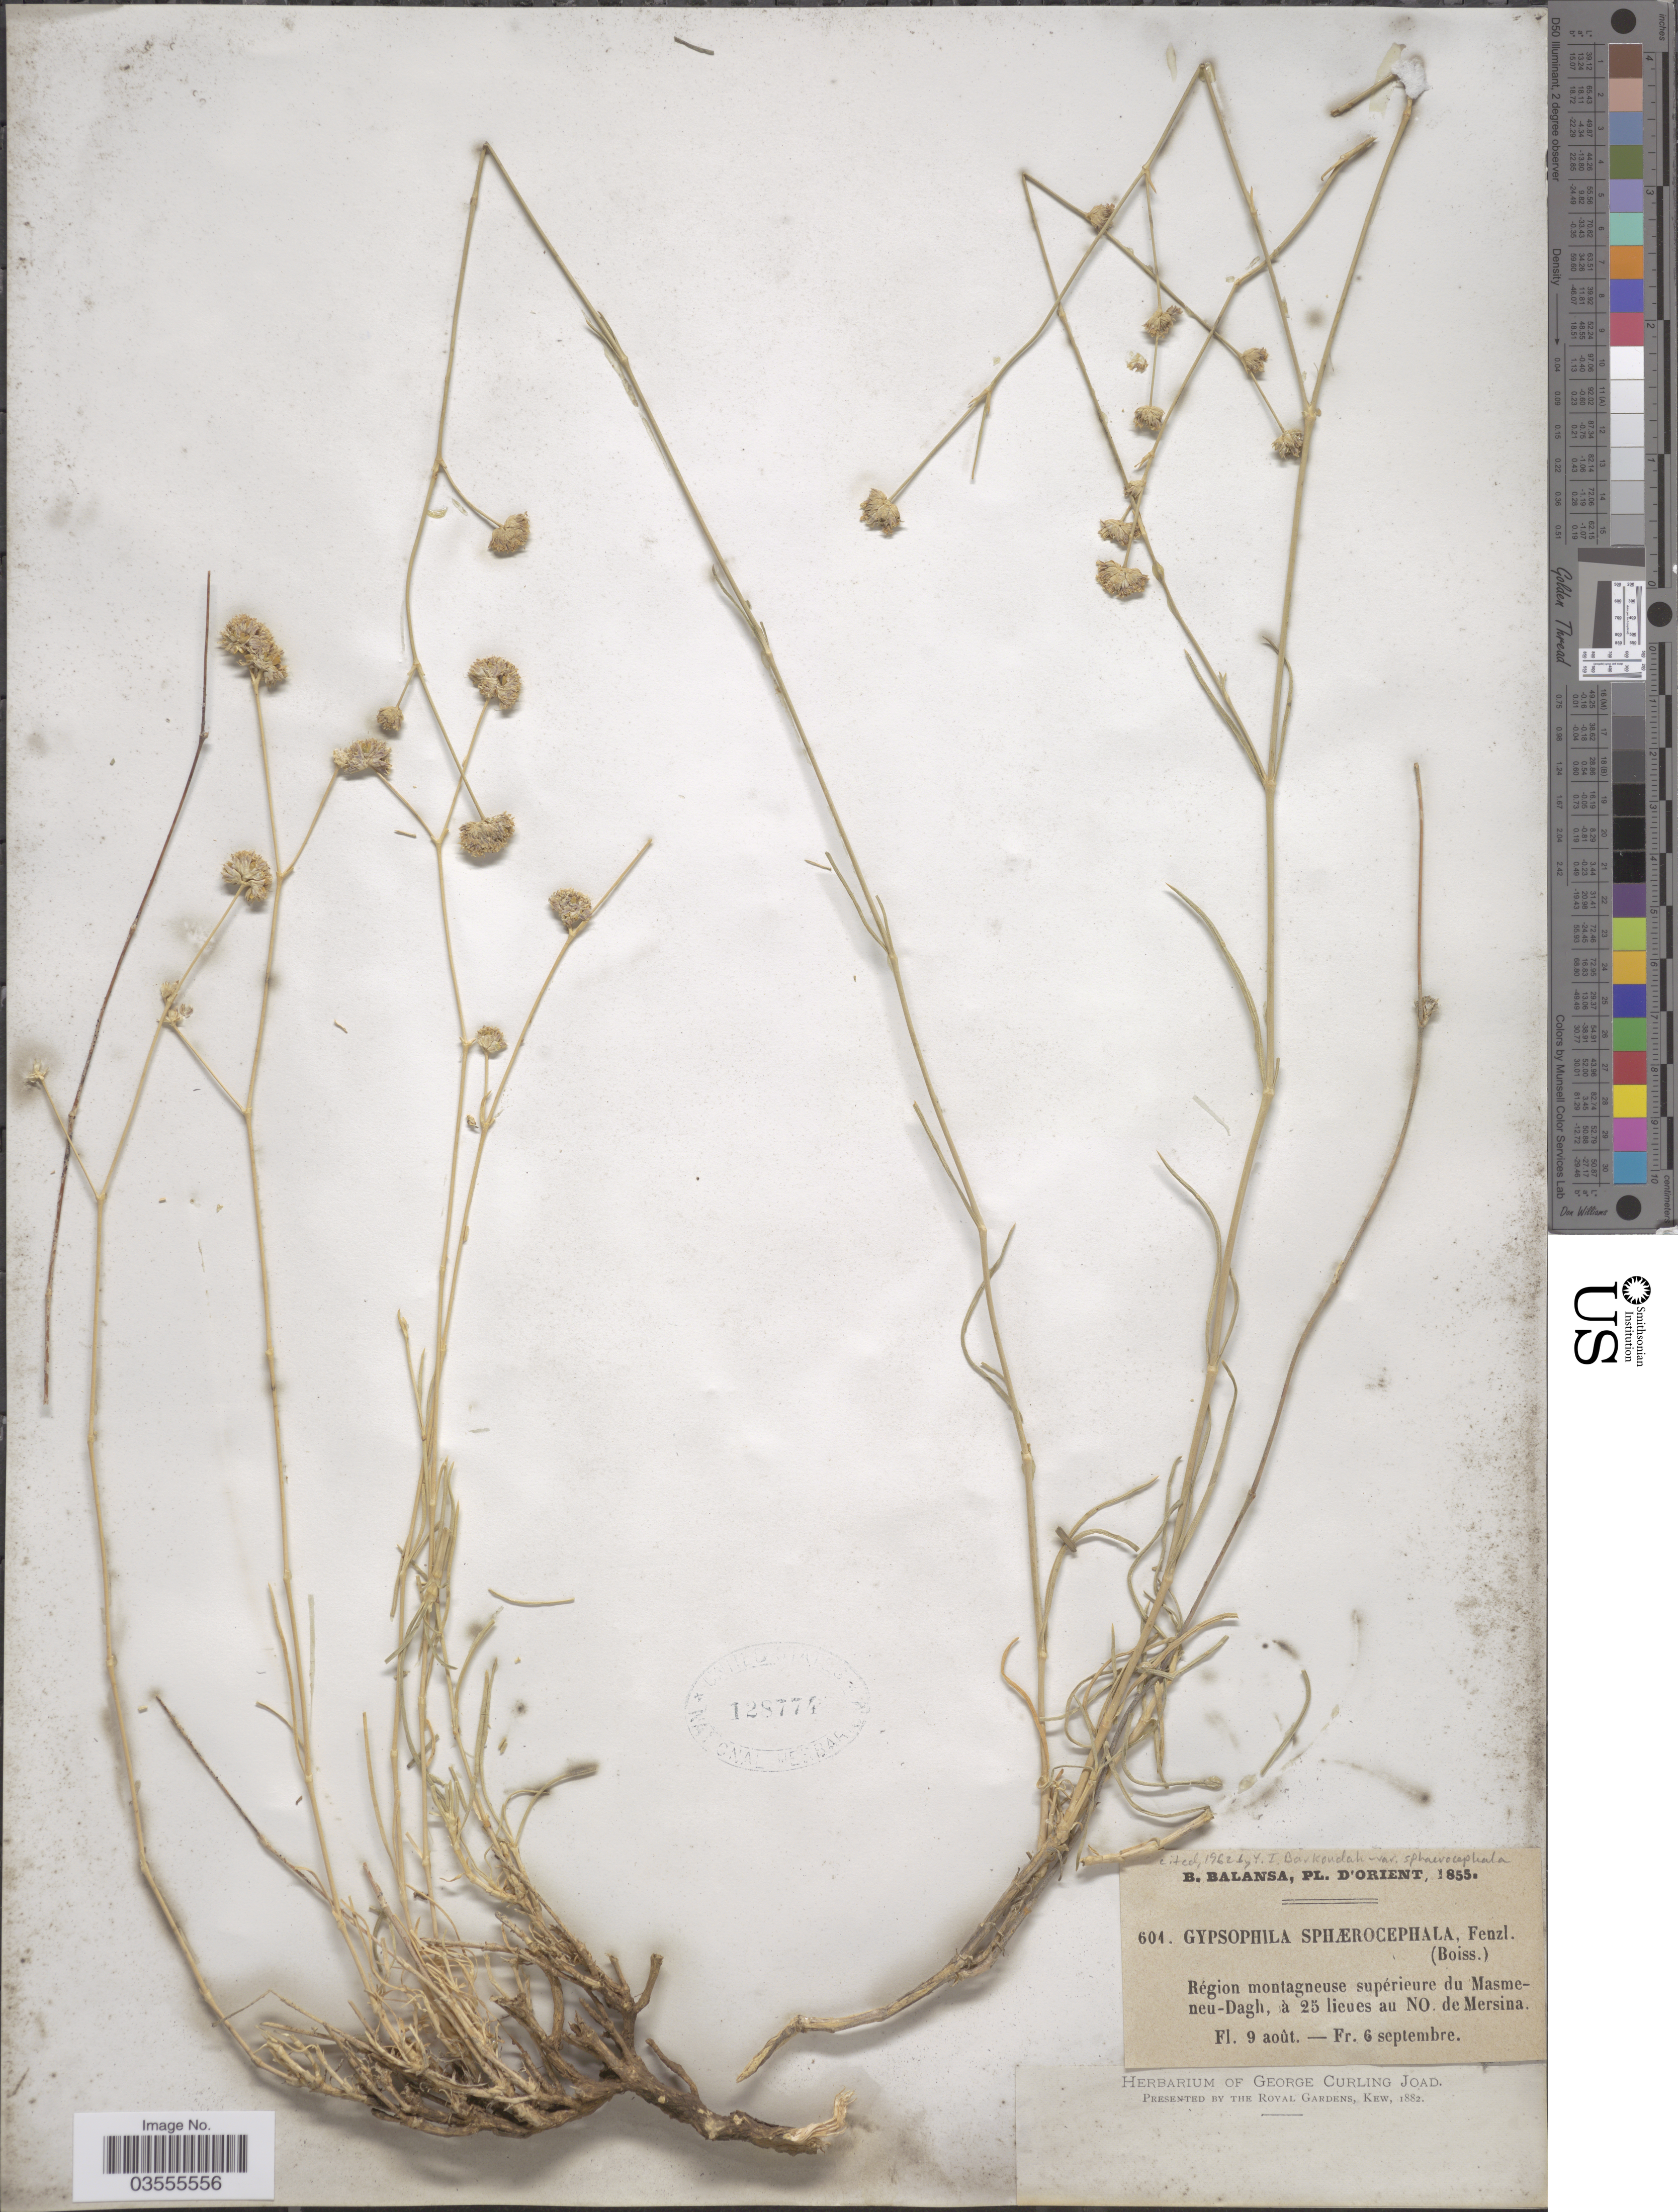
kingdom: Plantae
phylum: Tracheophyta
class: Magnoliopsida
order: Caryophyllales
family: Caryophyllaceae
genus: Gypsophila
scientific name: Gypsophila sphaerocephala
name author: Fenzl ex Tchich.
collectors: B. Balansa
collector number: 604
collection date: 1855-08-09/1855-09-06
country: Turkey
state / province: Mersin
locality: Orient. Région montagneuse supérieure du Masmeneu-Dagh, à 25 lieues au NO. de Mersina.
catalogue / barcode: US 128774